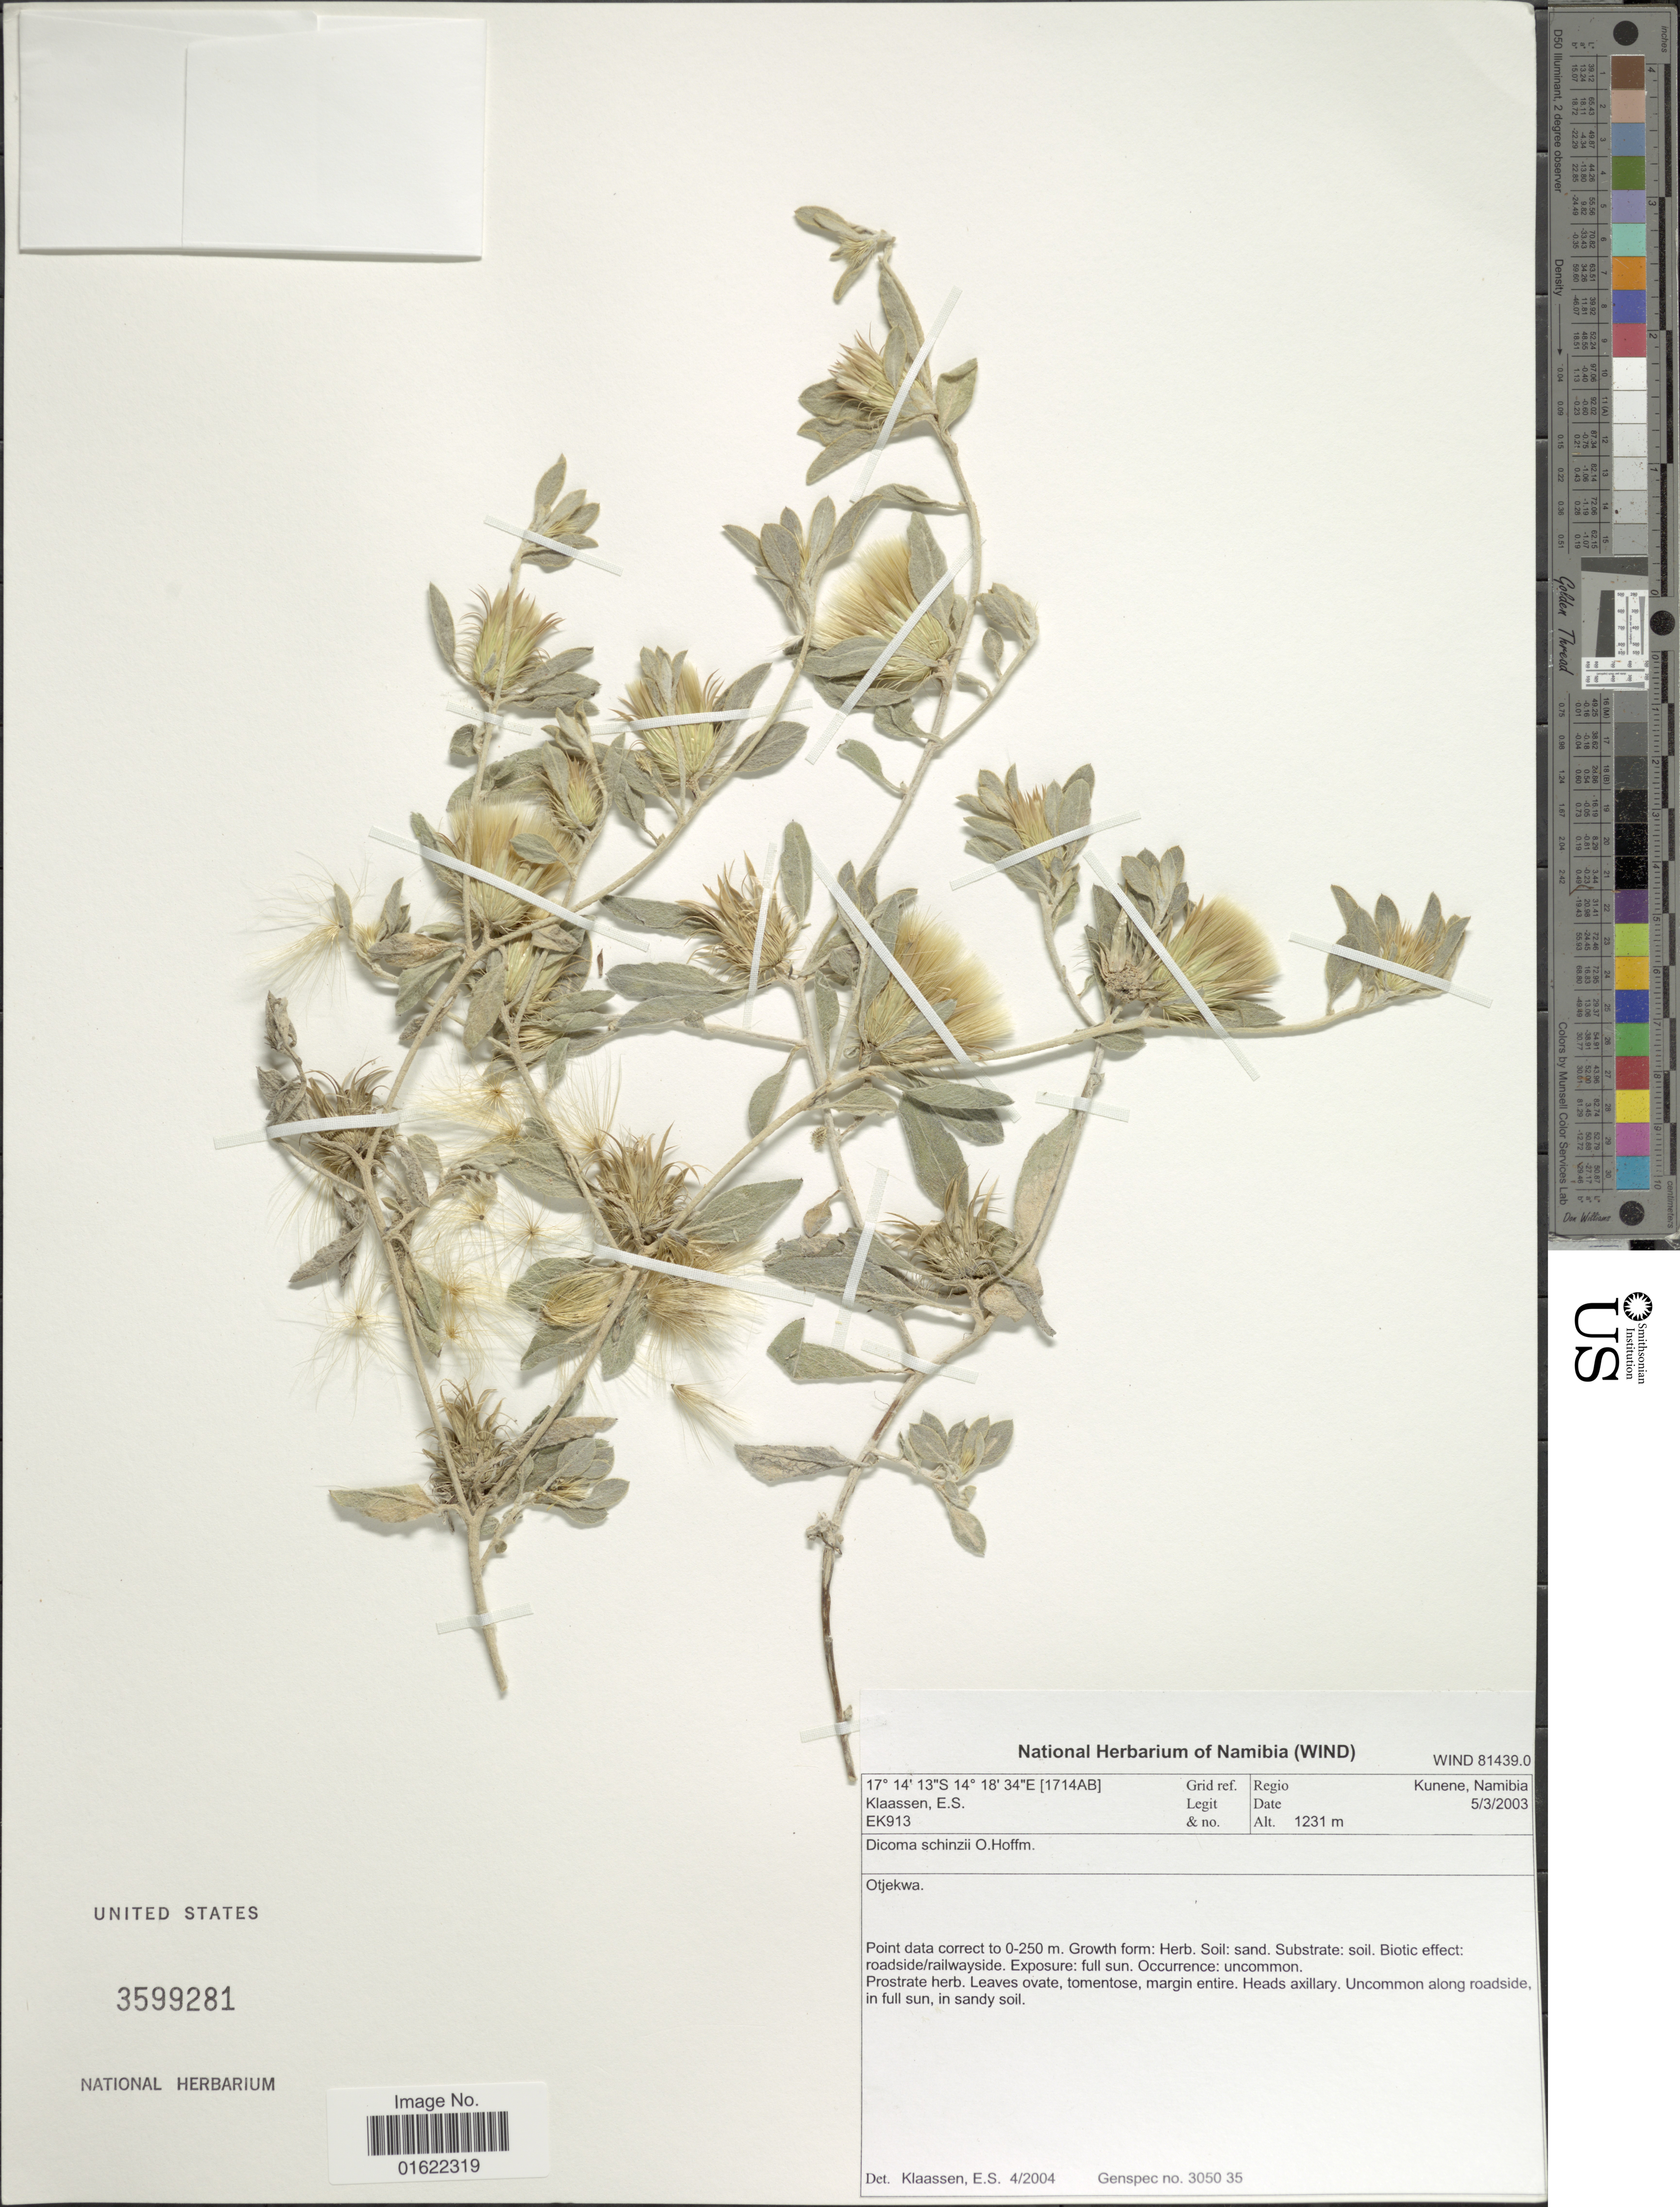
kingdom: Plantae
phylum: Tracheophyta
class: Magnoliopsida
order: Asterales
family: Asteraceae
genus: Dicoma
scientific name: Dicoma schinzii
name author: O. Hoffm.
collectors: E. S. Klaassen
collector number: EK913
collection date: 2003-03-05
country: Namibia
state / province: Kunene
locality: Otjekwa. Grid ref. [1714AB]. Regio: Kunene, Namibia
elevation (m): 1231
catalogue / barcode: US 3599281